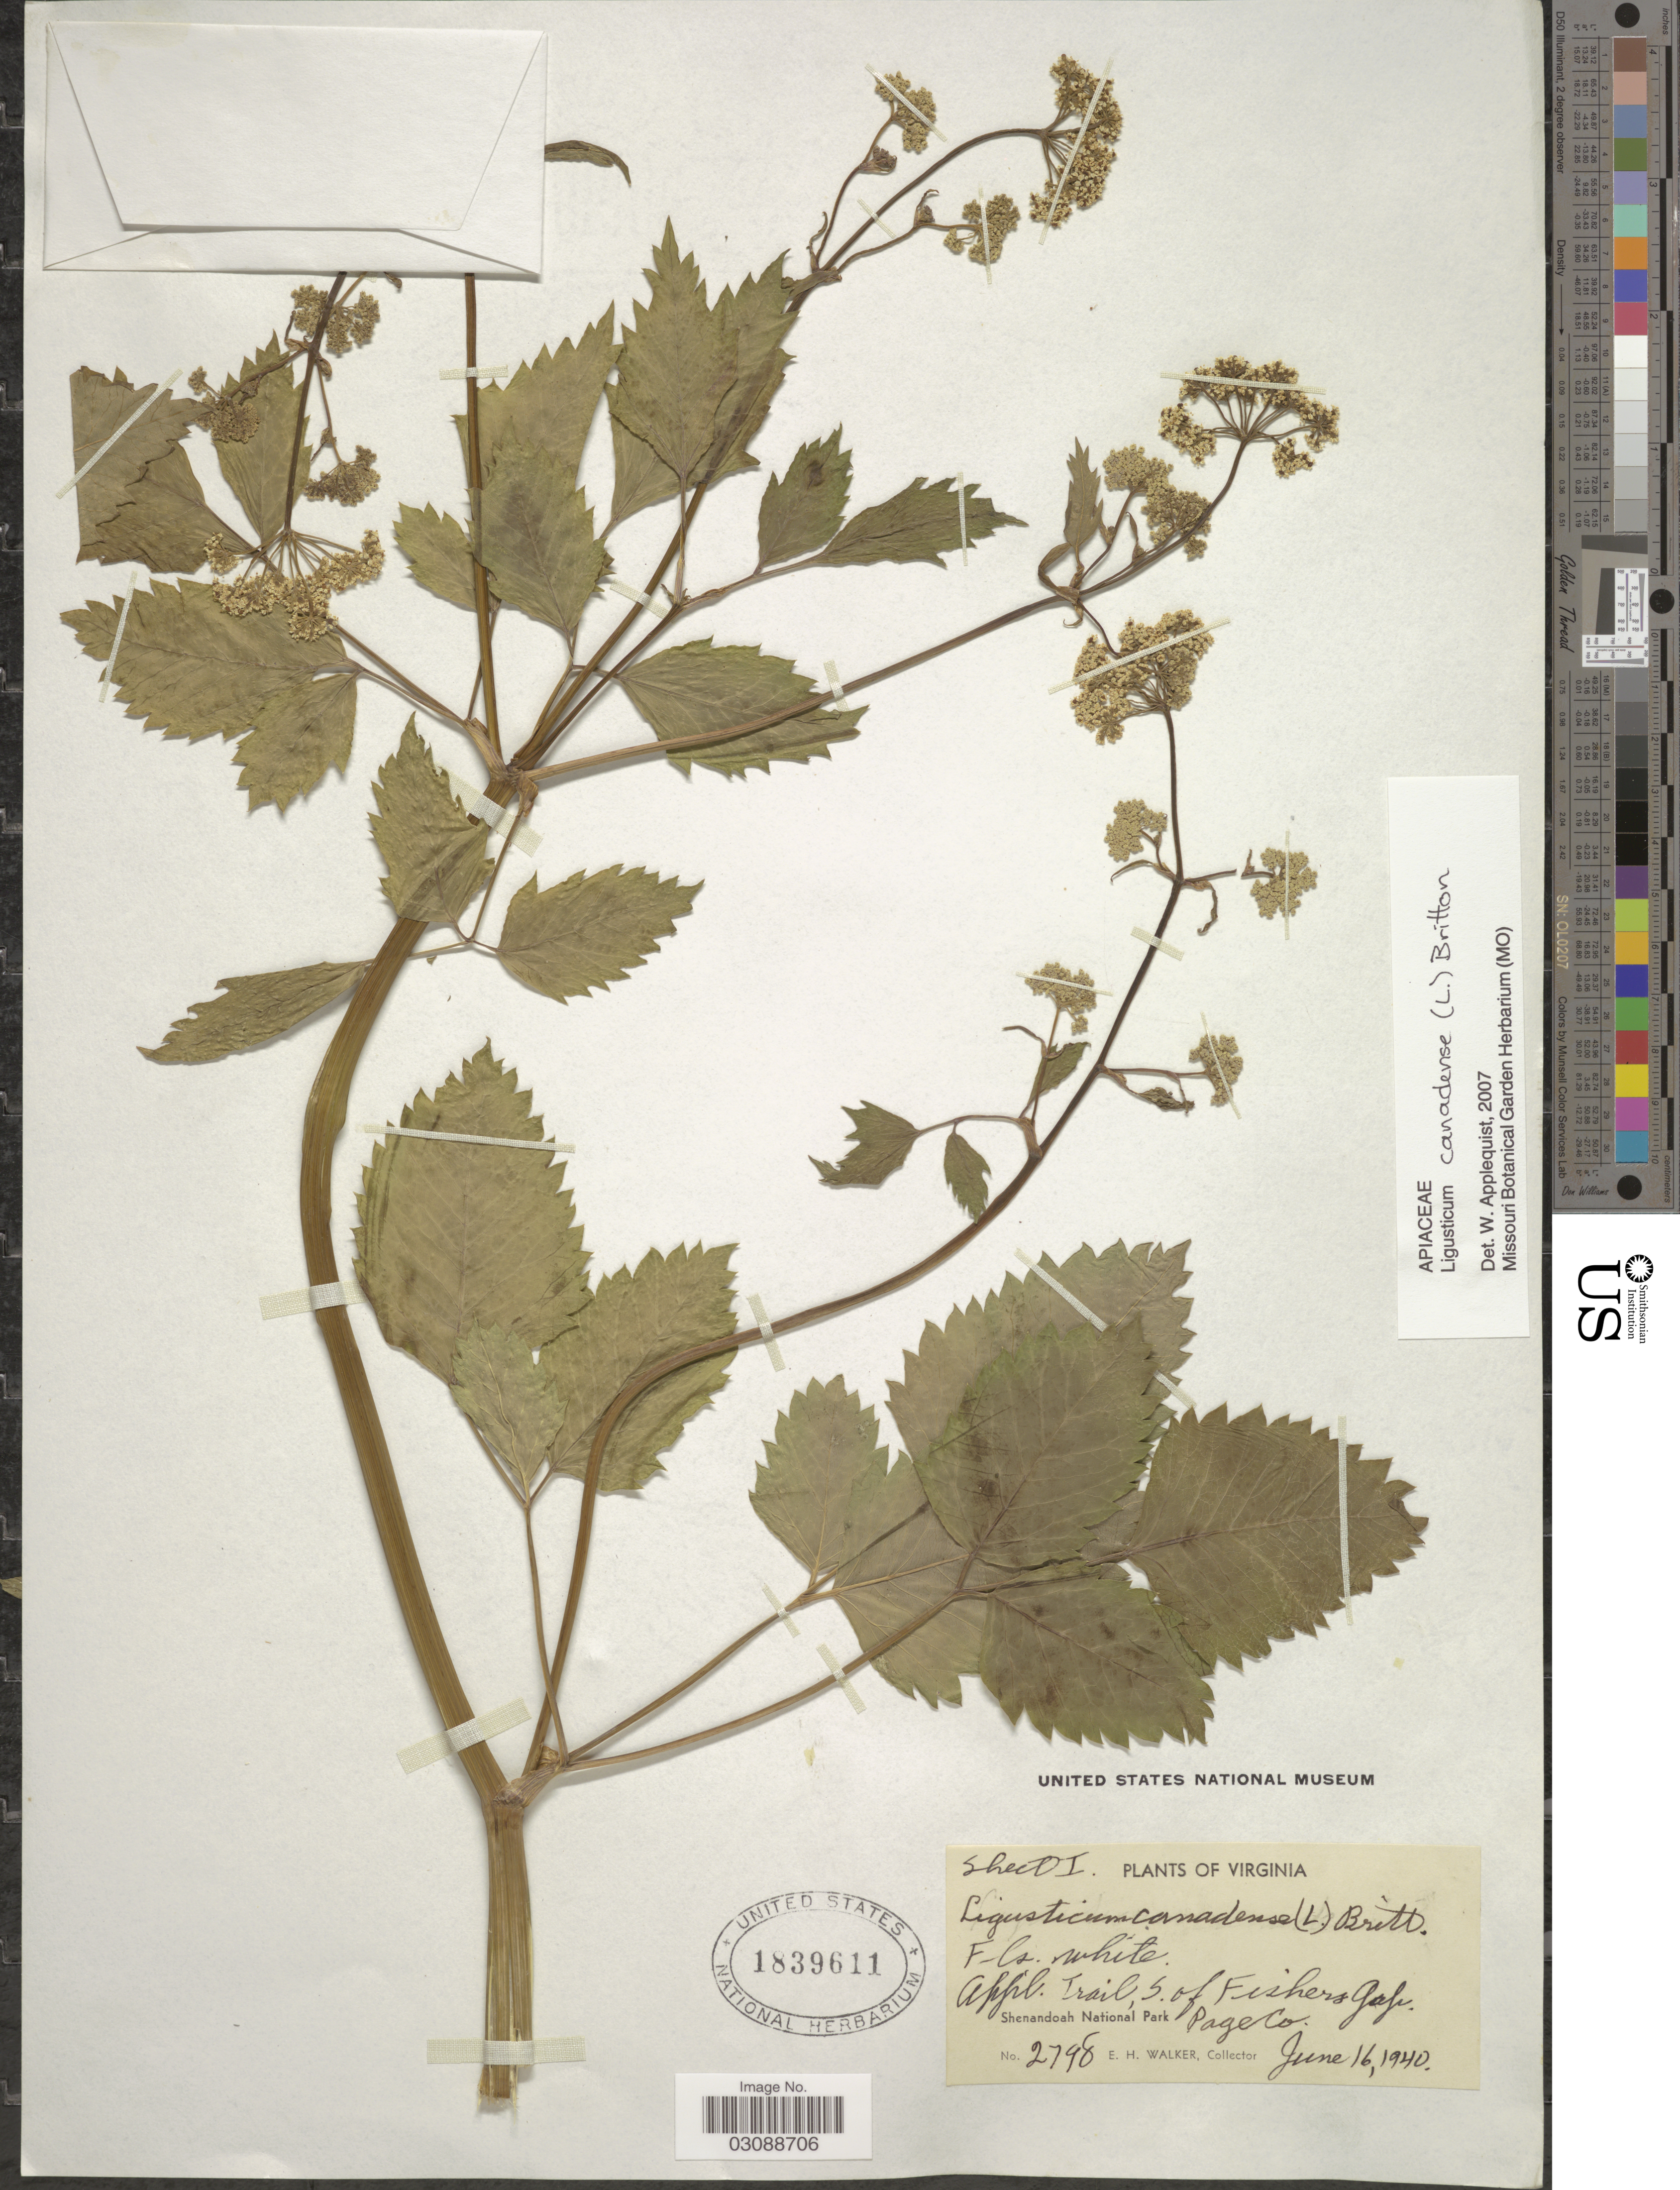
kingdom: Plantae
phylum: Tracheophyta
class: Magnoliopsida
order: Apiales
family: Apiaceae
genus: Ligusticum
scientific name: Ligusticum canadense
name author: (L.) Britton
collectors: E. H. Walker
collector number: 2798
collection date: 1940-06-16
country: United States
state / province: Virginia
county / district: Page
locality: Appalachian Trail, S of Fishers Gap. Shenandoah National Park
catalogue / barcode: US 1839611